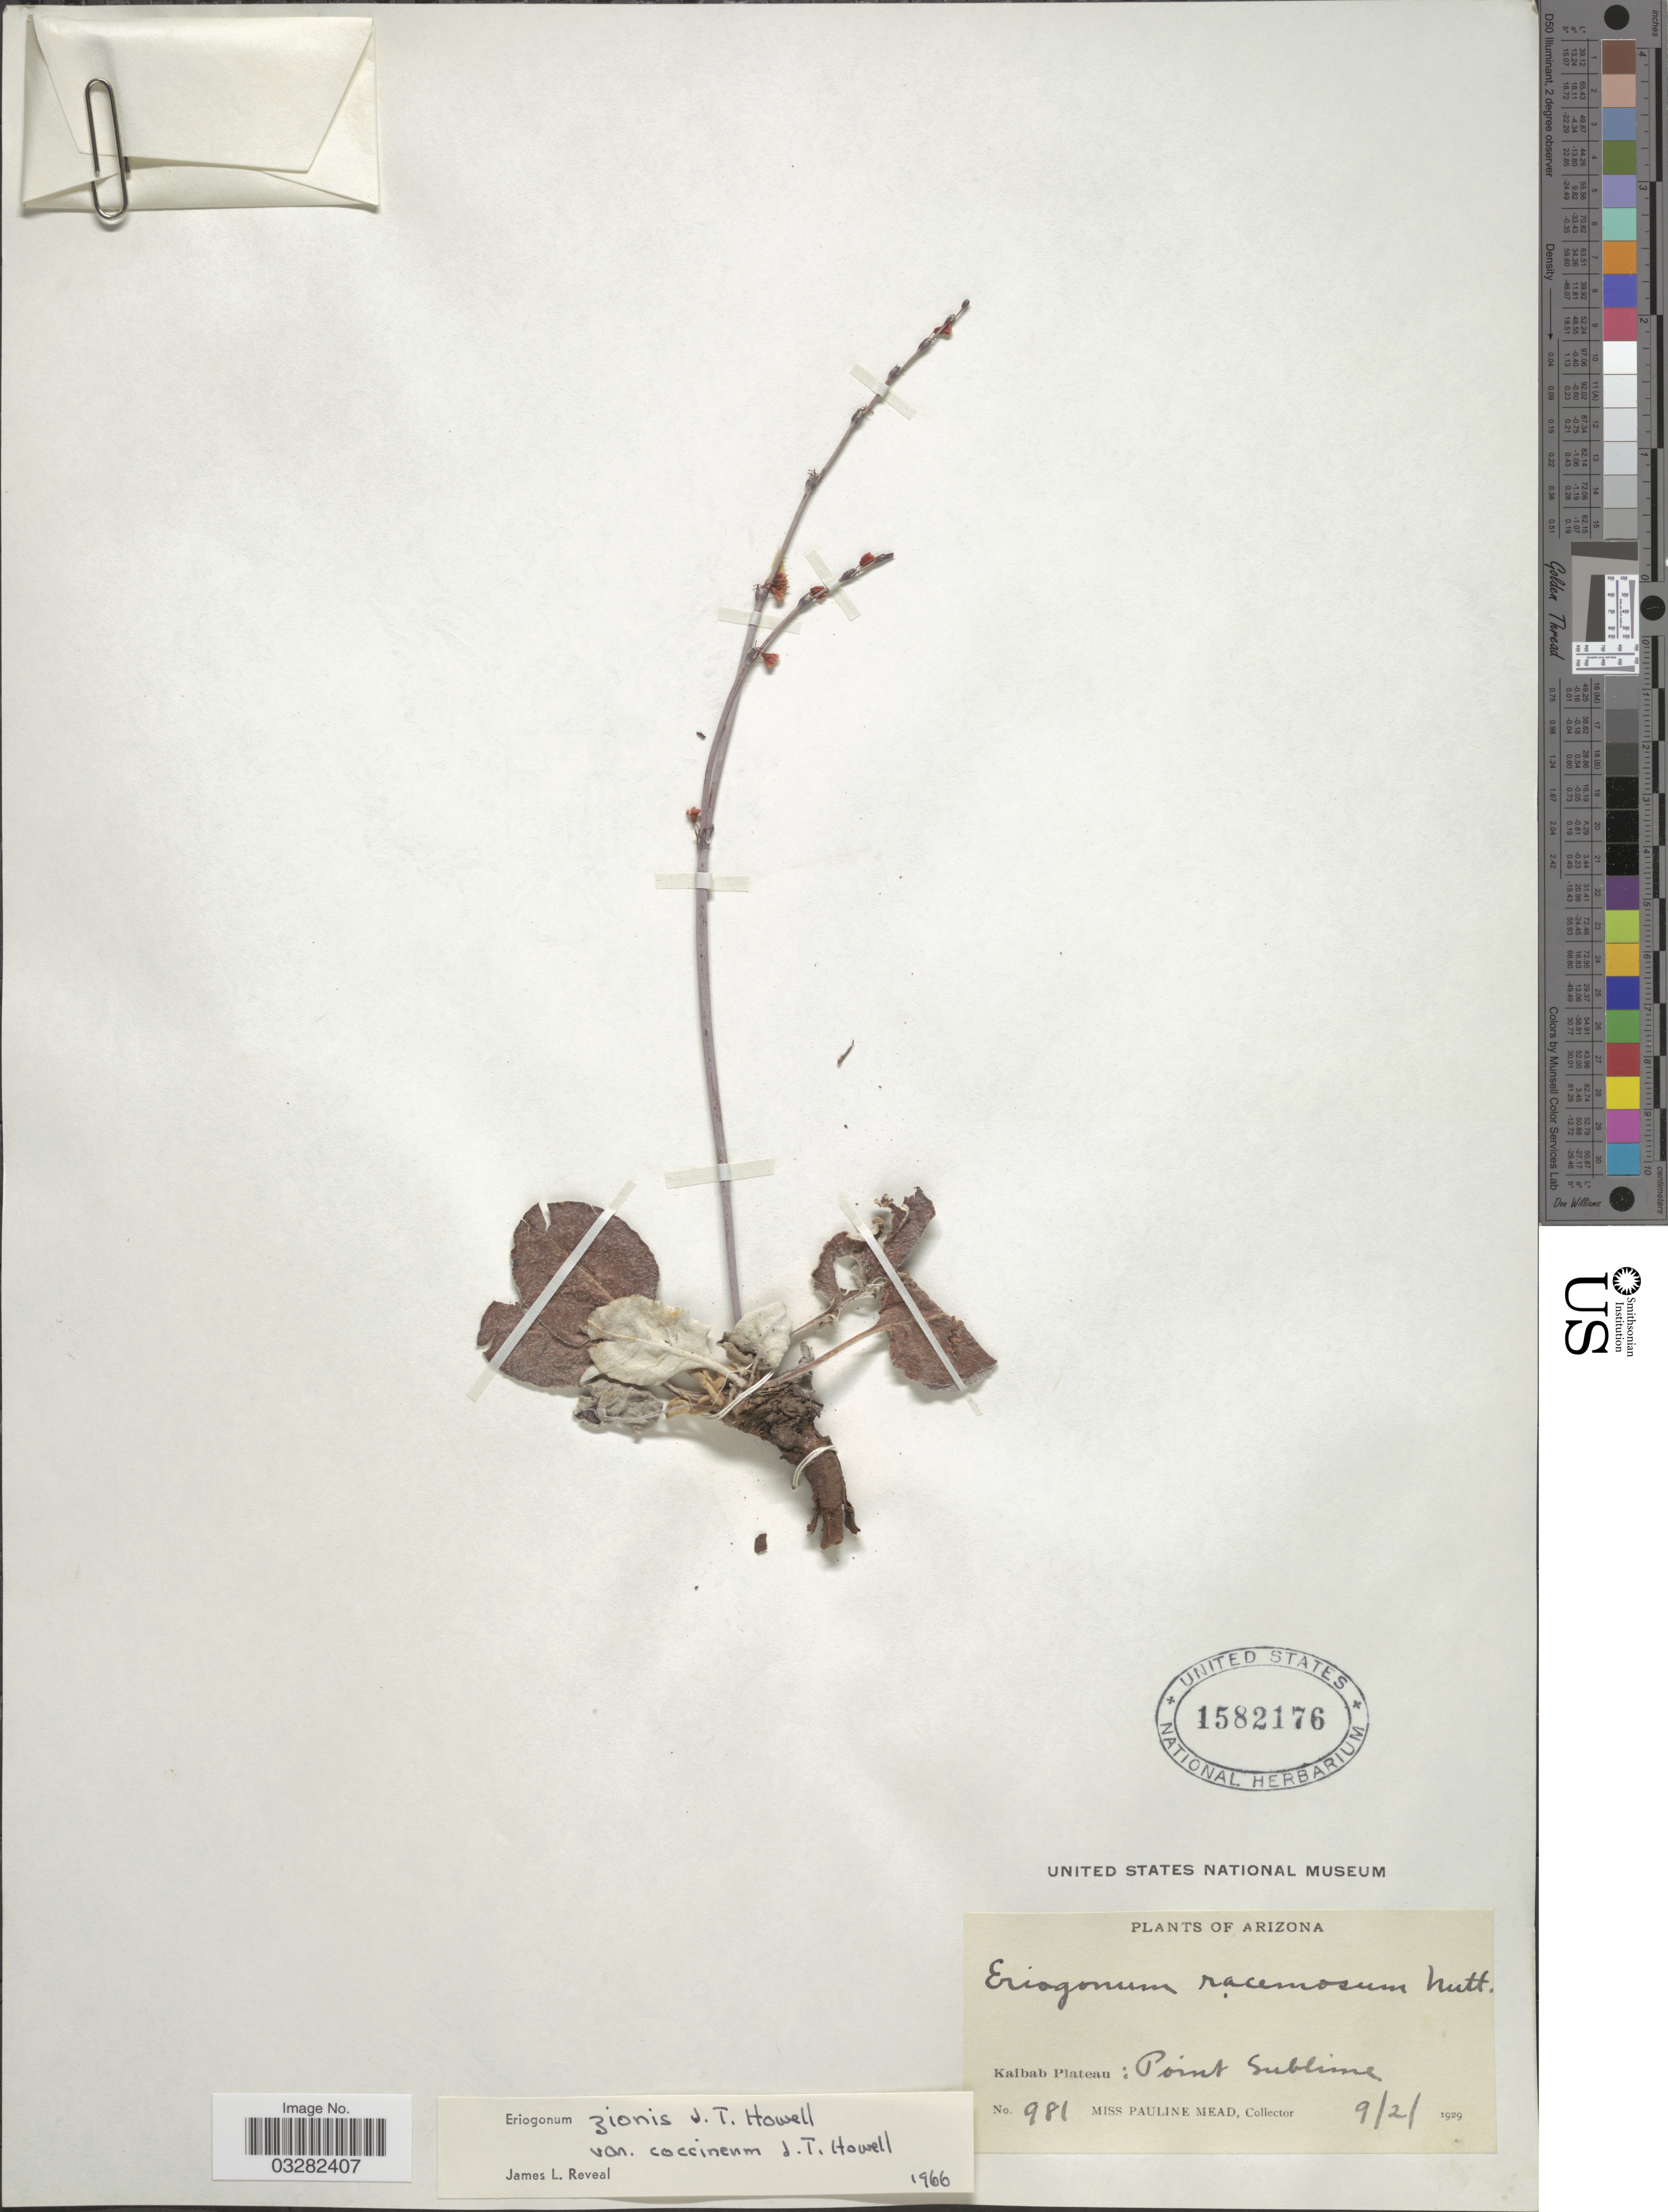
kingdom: Plantae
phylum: Tracheophyta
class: Magnoliopsida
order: Caryophyllales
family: Polygonaceae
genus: Eriogonum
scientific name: Eriogonum zionis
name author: J.T. Howell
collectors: P. Mead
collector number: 981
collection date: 1929-09-02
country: United States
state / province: Arizona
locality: Kaibab Plateau: Point Sublime.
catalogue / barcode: US 1582176